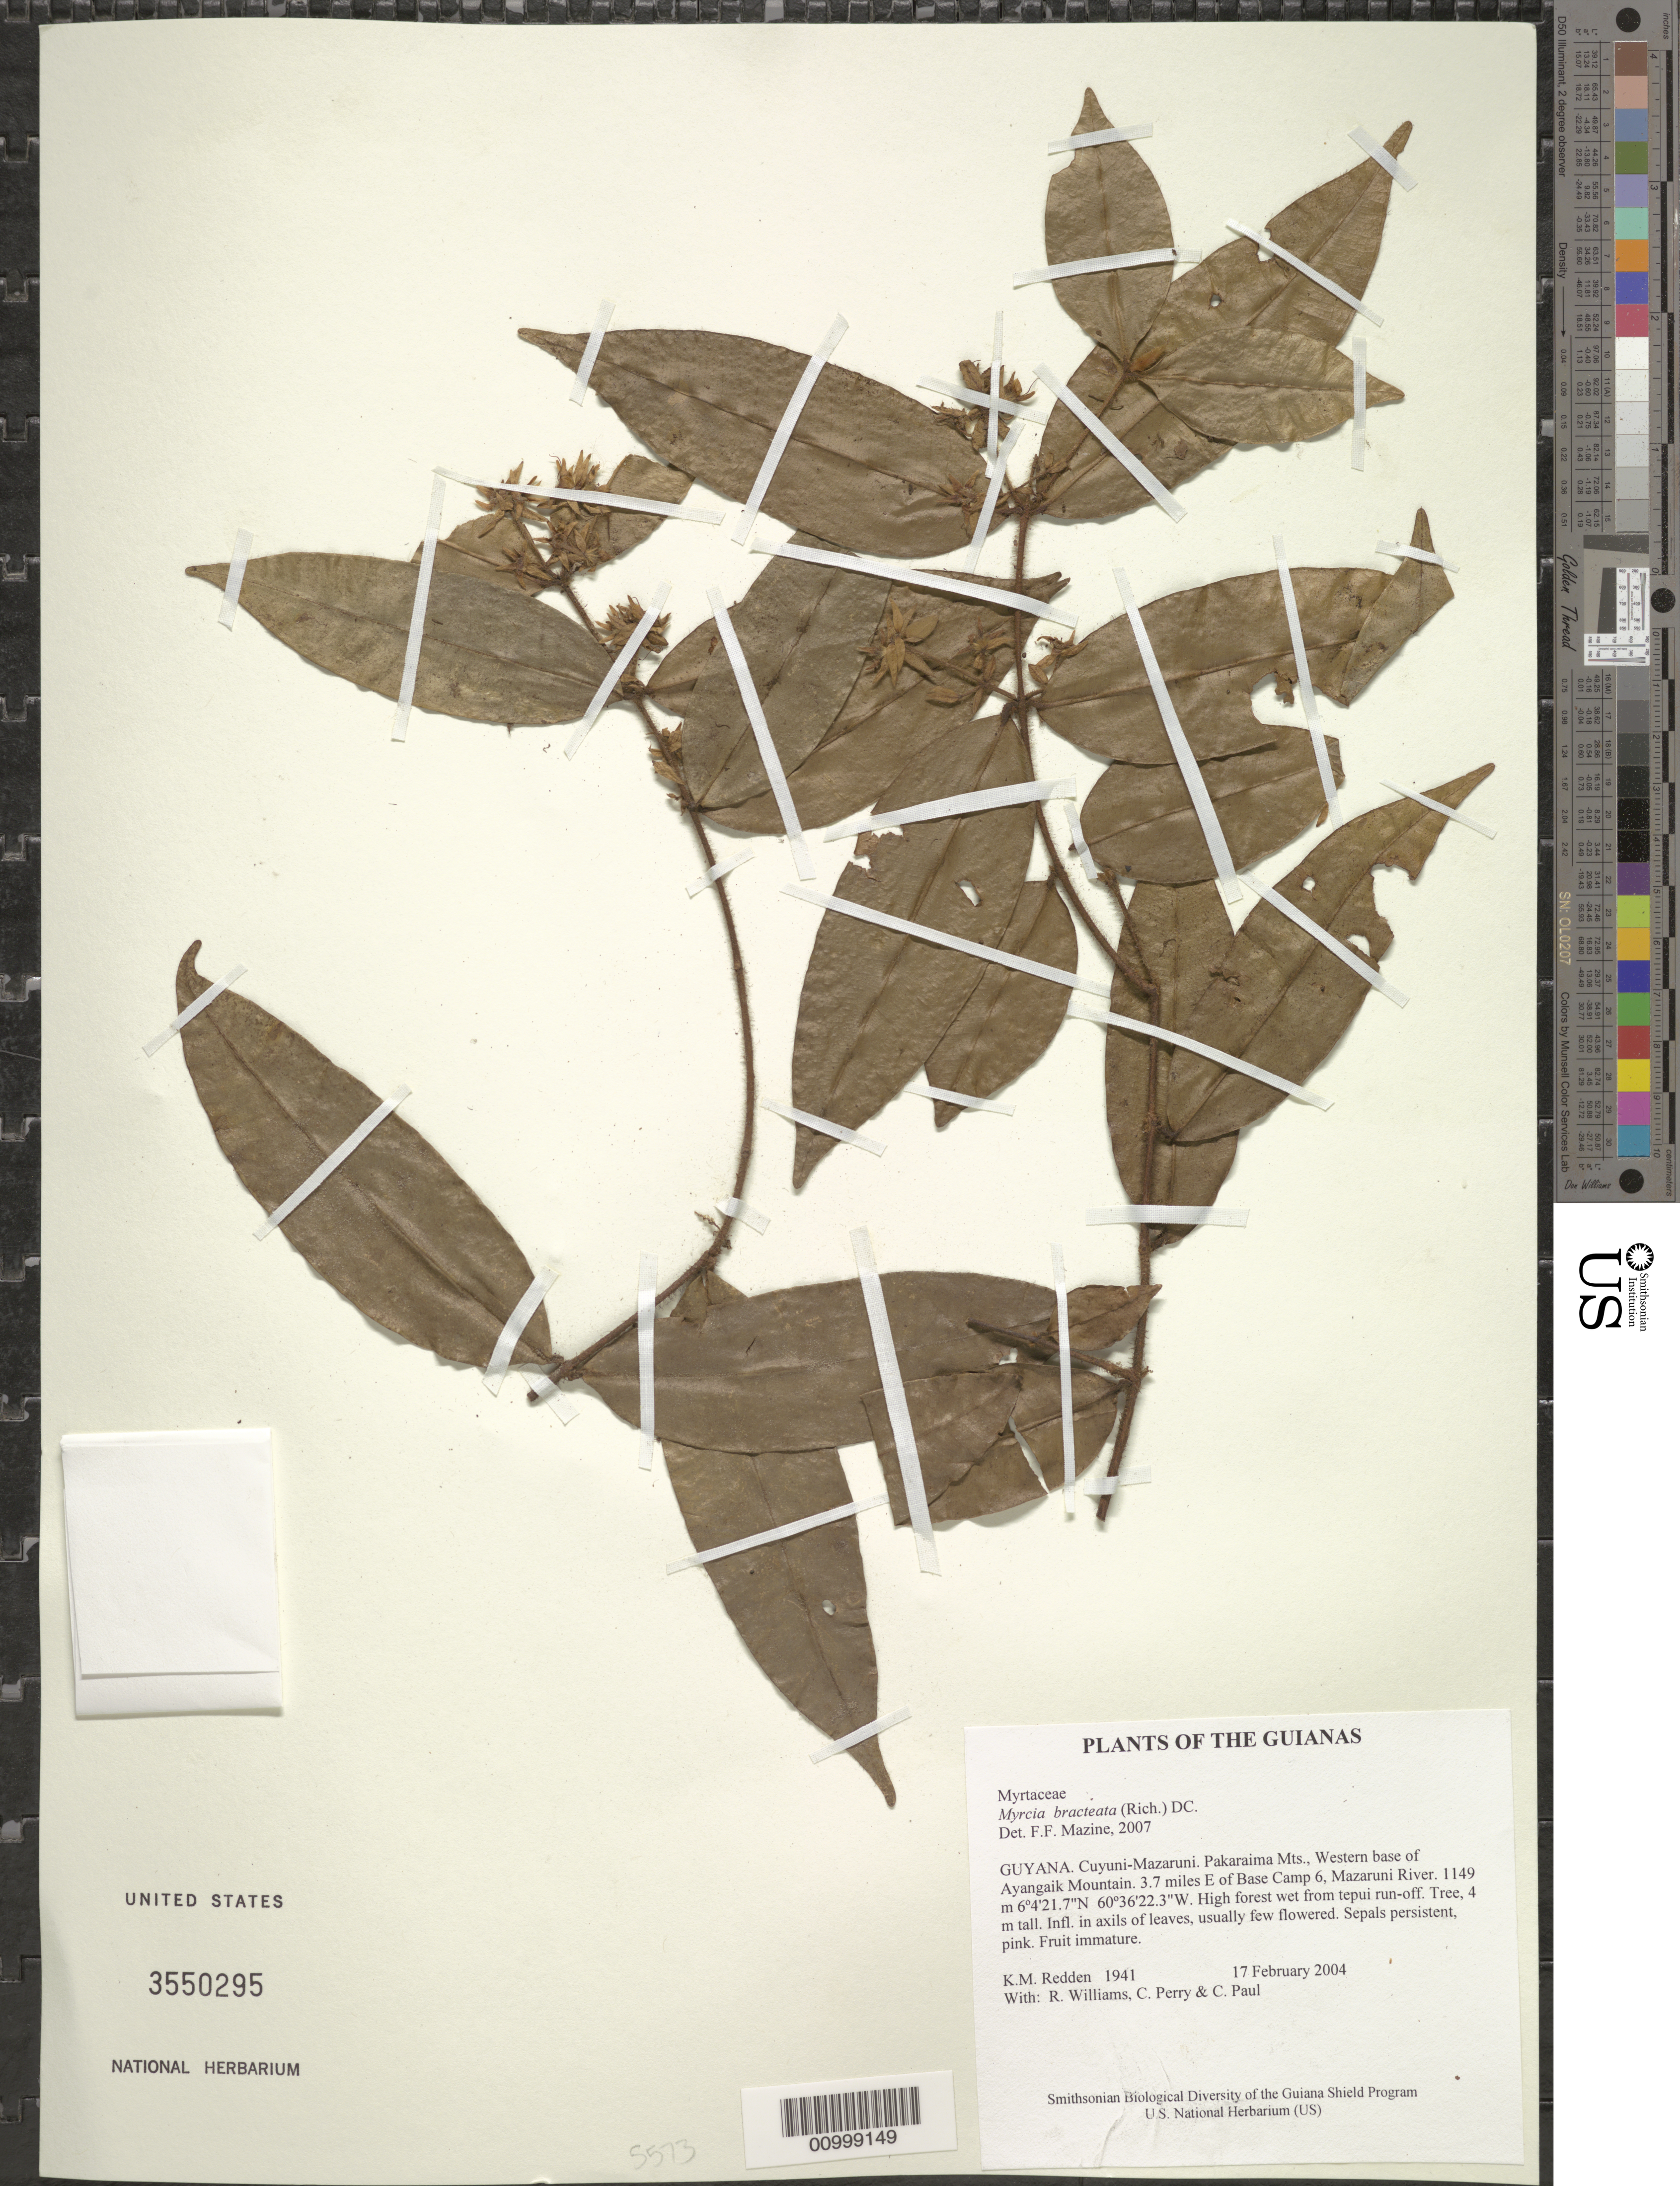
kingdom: Plantae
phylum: Tracheophyta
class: Magnoliopsida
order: Myrtales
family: Myrtaceae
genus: Myrcia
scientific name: Myrcia bracteata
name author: (Rich.) DC.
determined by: Mazine, Fiorella F.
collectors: K. M. Redden, R. Williams, C. Perry & C. Paul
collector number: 1941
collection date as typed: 17 February 2004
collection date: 2004-02-17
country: Guyana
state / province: Cuyuni-Mazaruni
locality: Pakaraima Mts., Western base of Ayangaik Mountain. 3.7 miles E of Base Camp 6, Mazaruni River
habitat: High forest wet from tepui run-off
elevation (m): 1149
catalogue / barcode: US 3550295